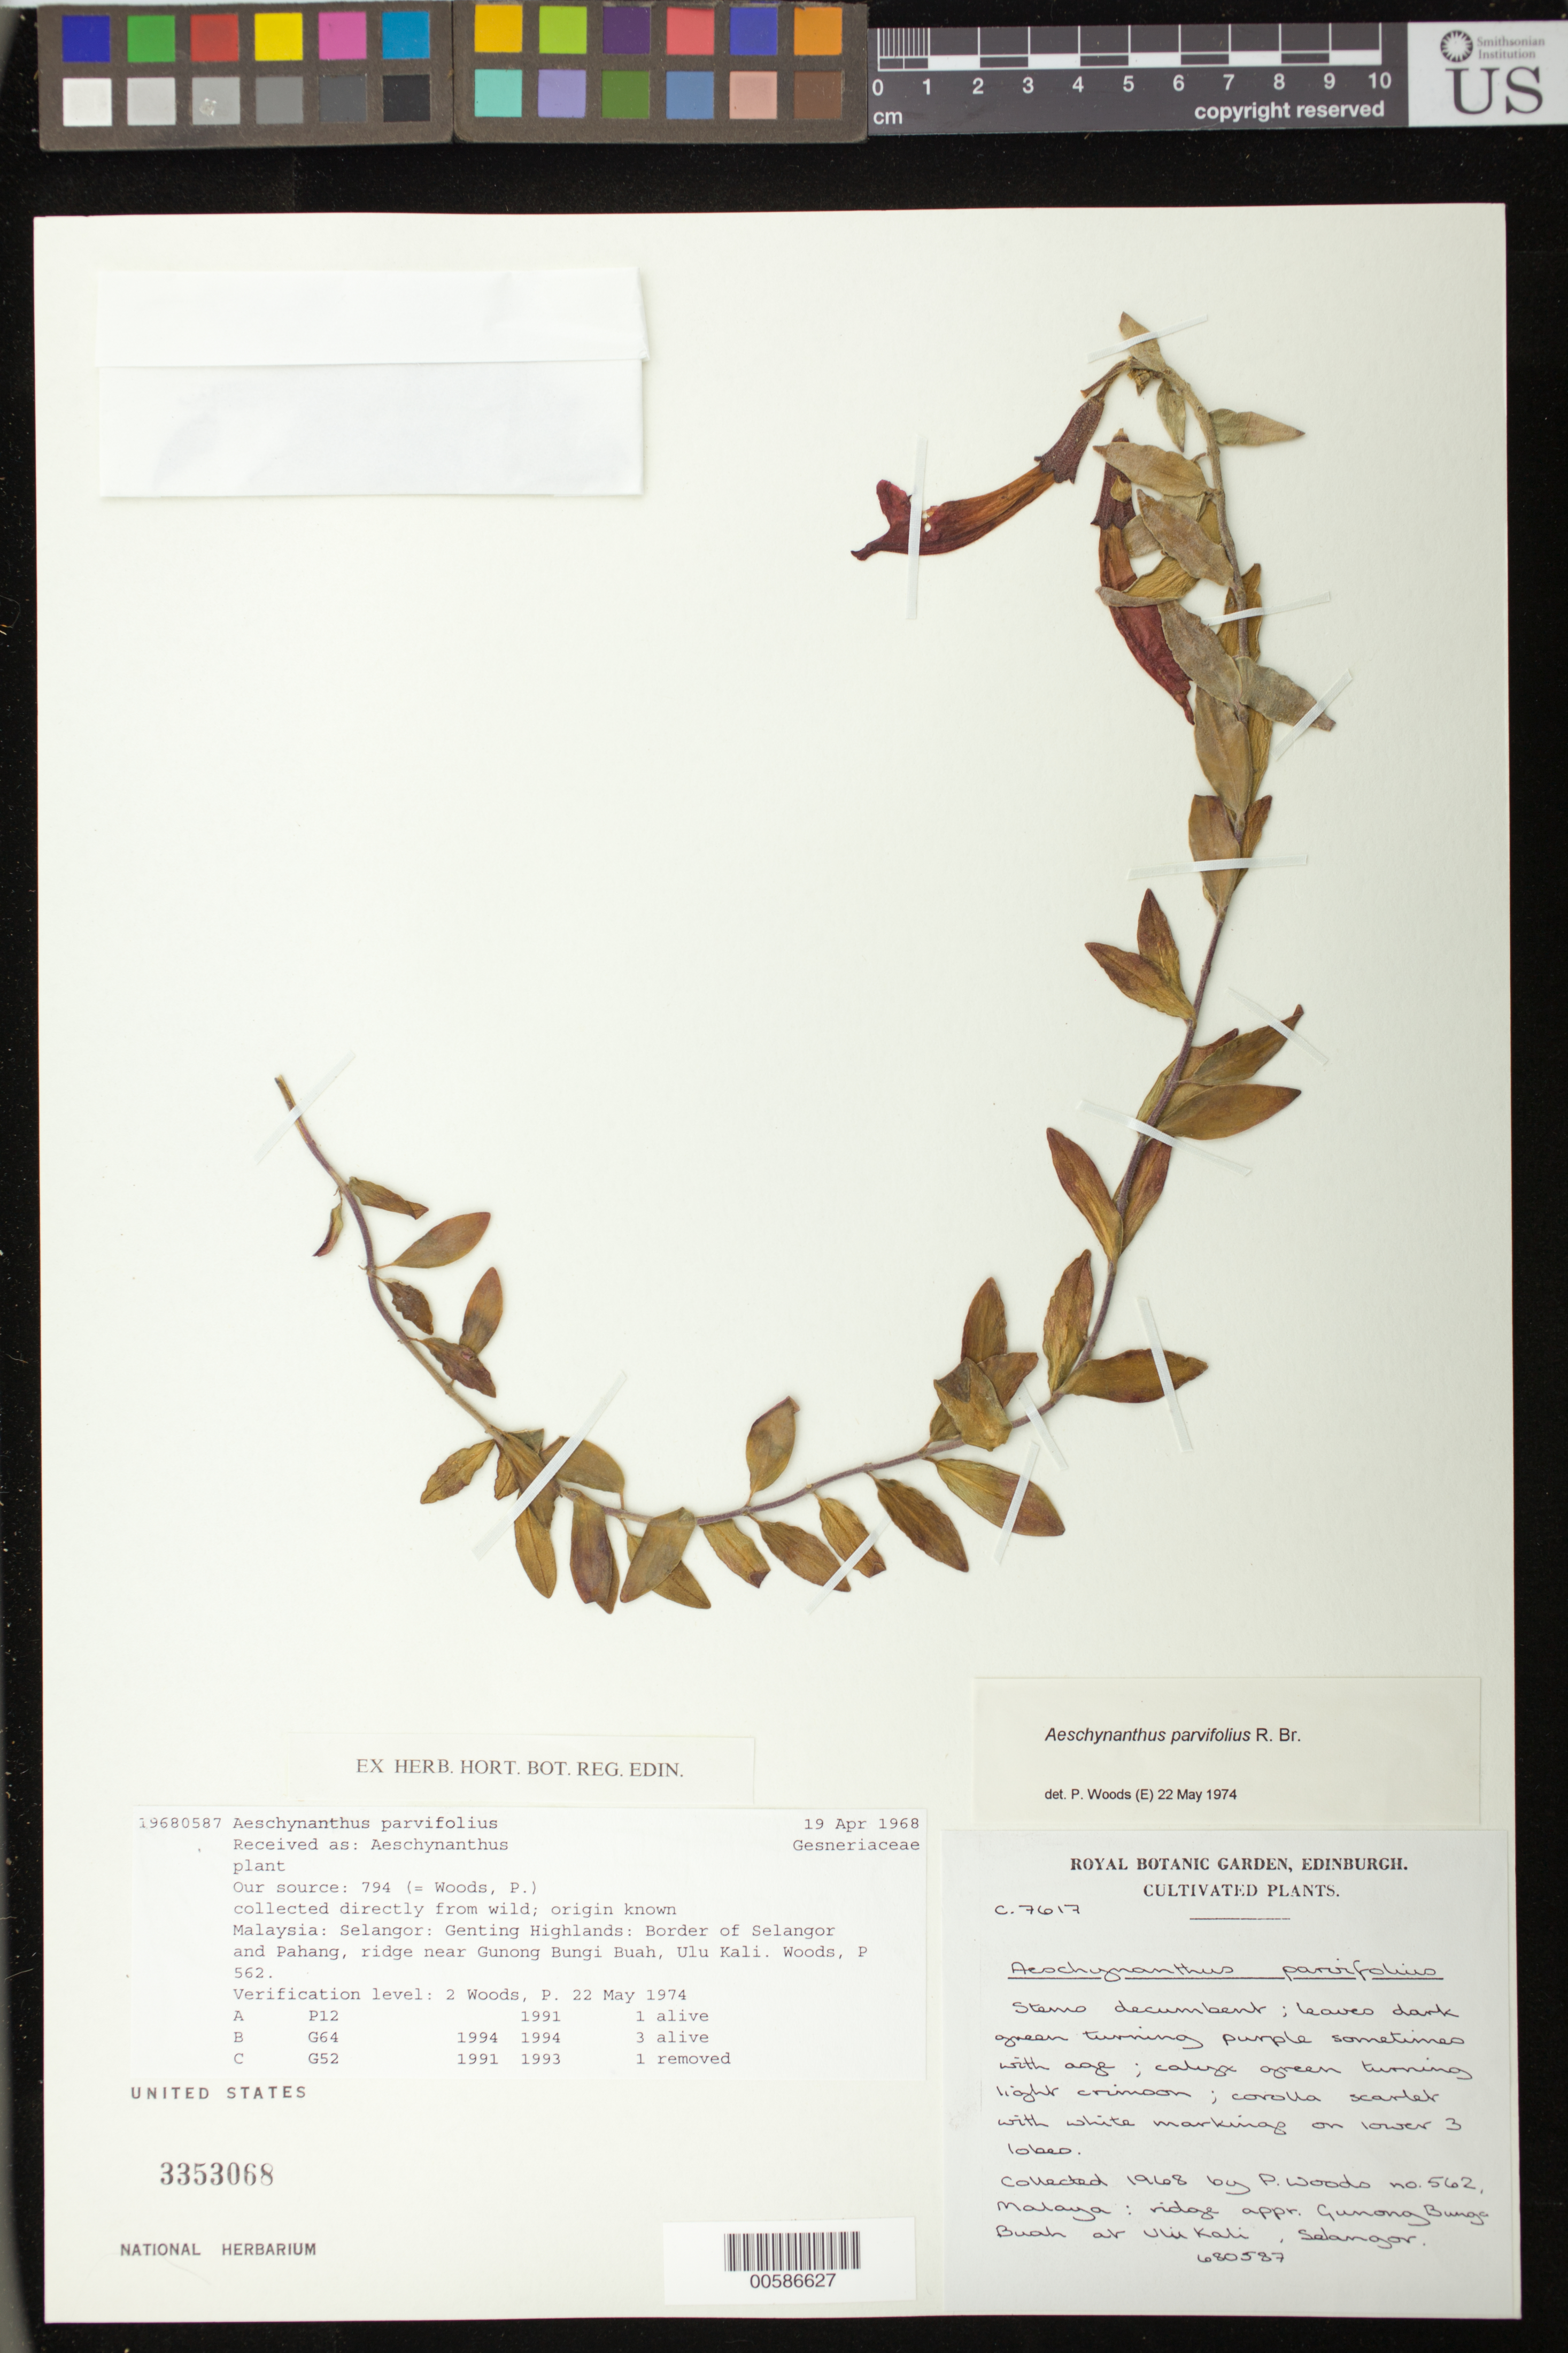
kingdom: Plantae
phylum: Tracheophyta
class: Magnoliopsida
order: Lamiales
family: Gesneriaceae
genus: Aeschynanthus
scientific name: Aeschynanthus parviflorus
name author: (D. Don) Spreng.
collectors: RBG Edinburgh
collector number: C. 7617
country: United Kingdom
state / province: Scotland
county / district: Edinburgh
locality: U.K., Scotland, Edinburgh, cultivated at the RBG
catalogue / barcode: US 3353068